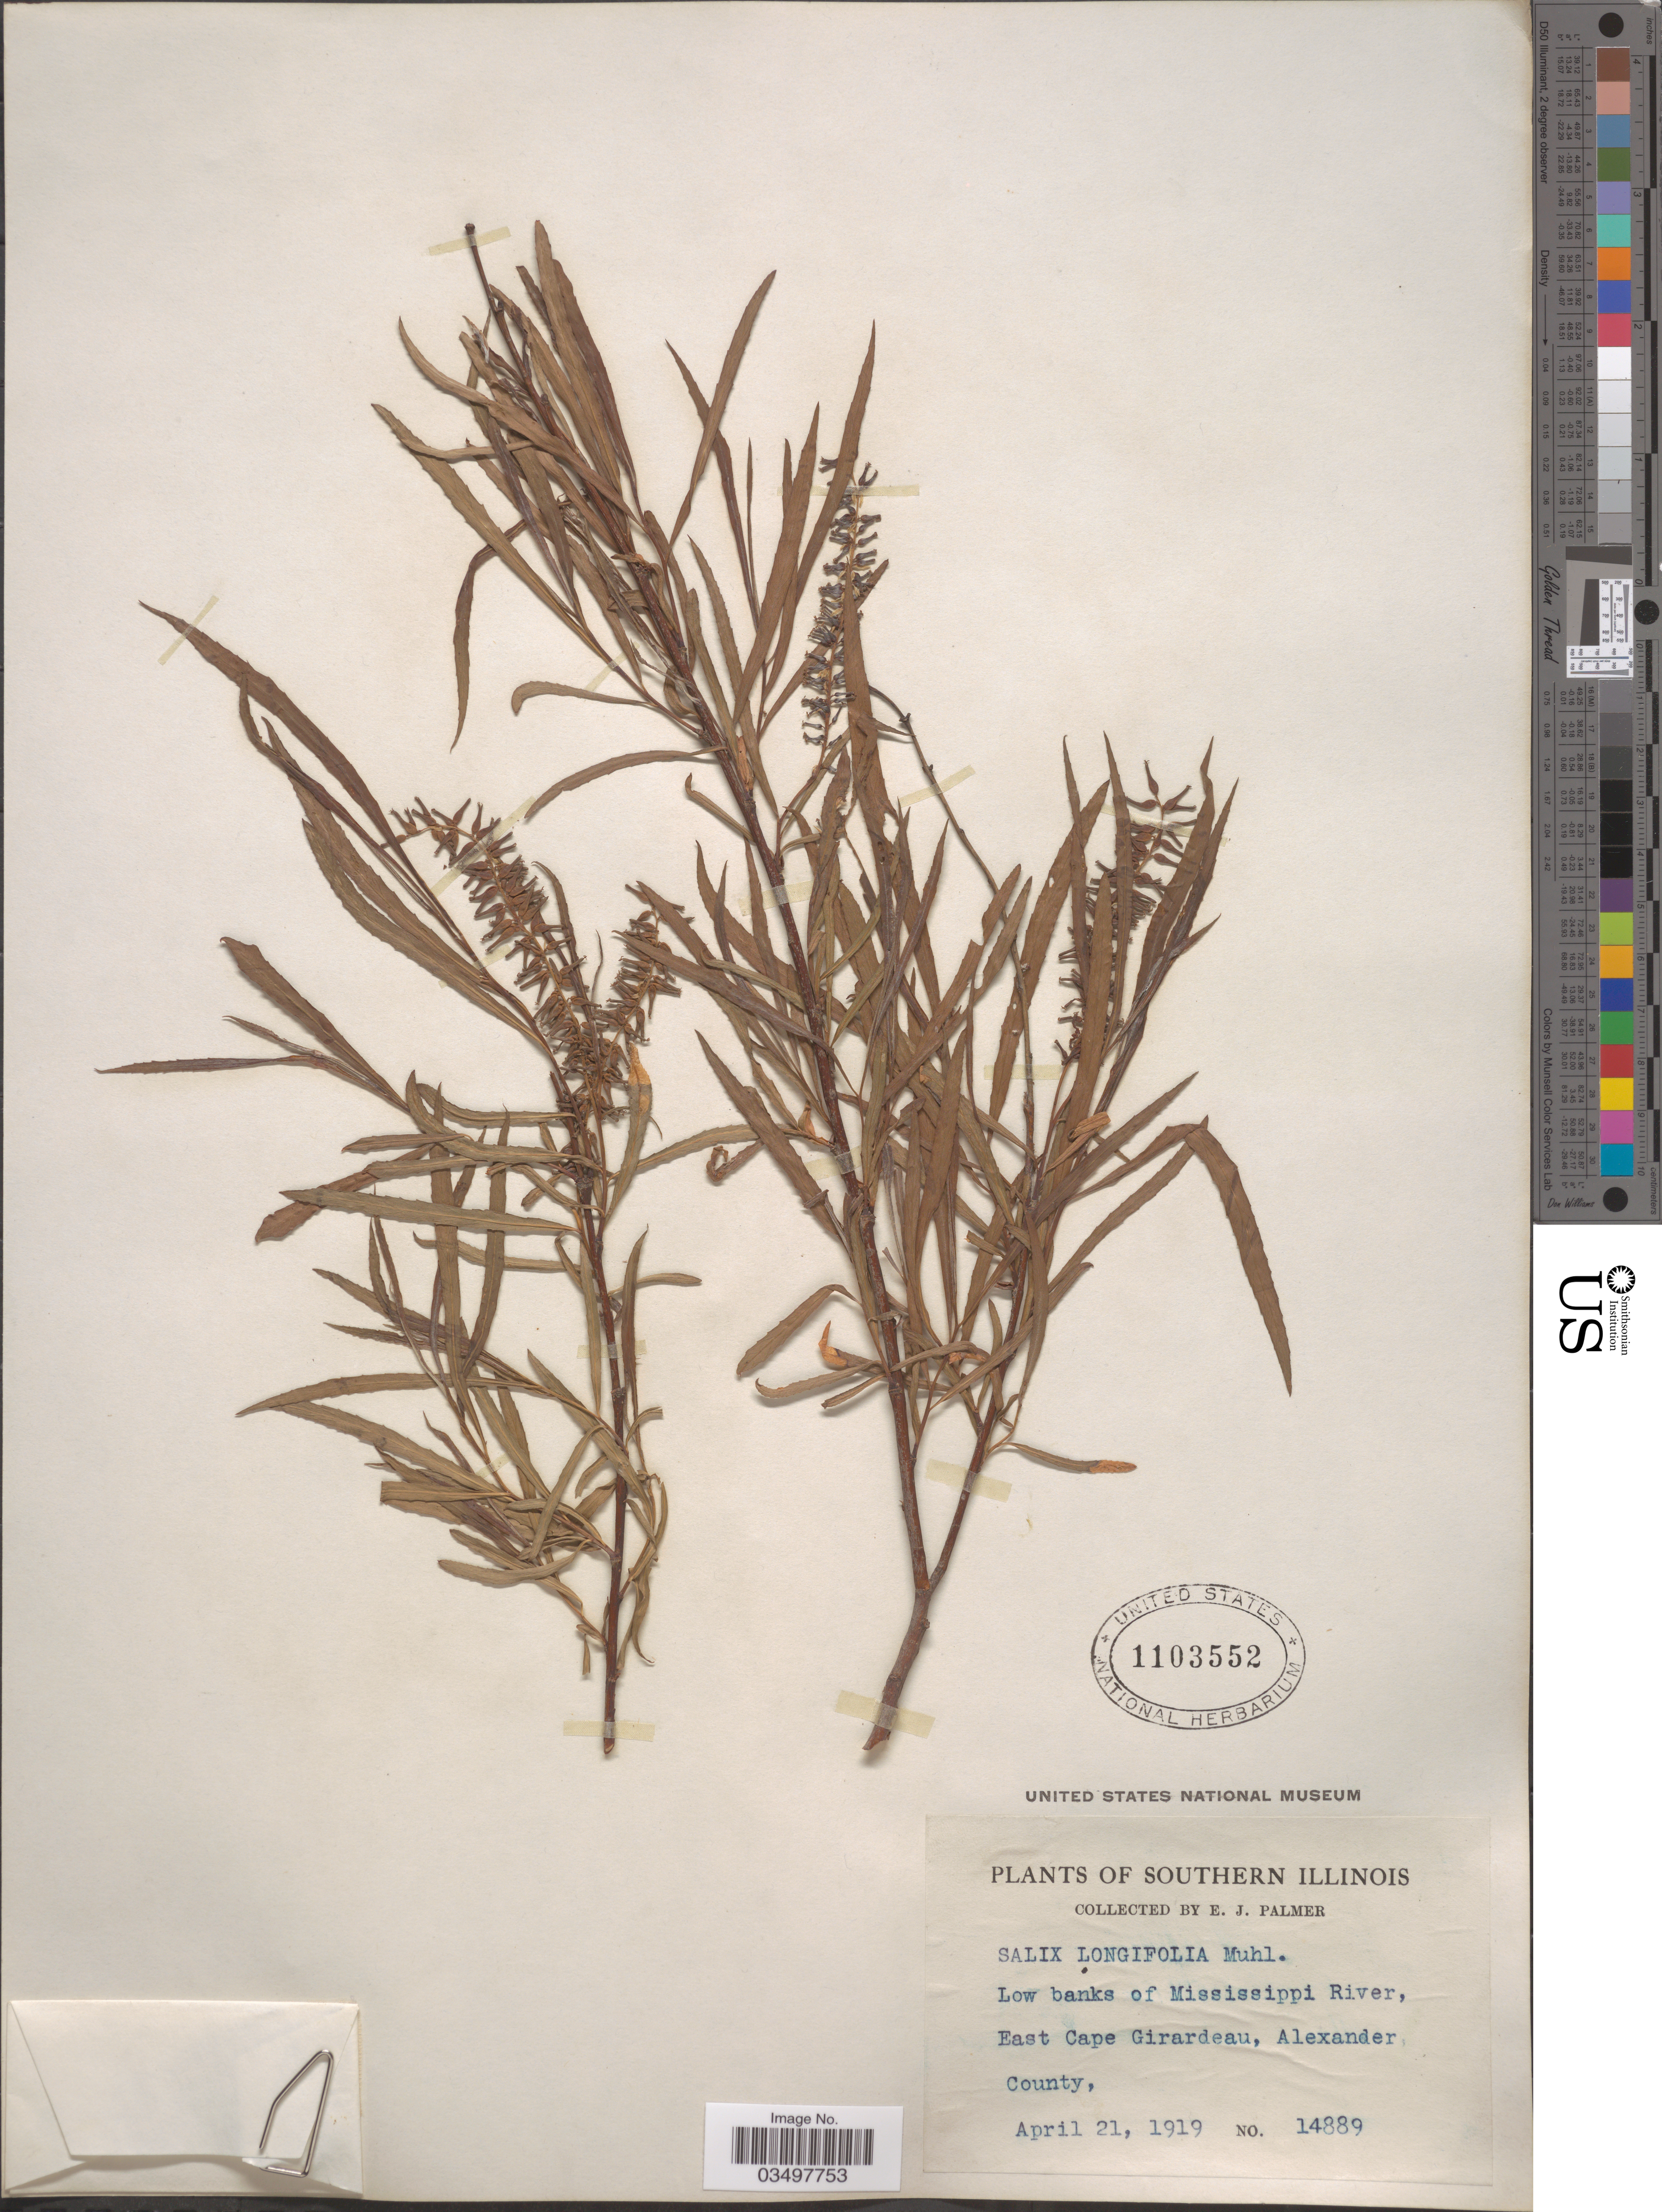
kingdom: Plantae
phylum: Tracheophyta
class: Magnoliopsida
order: Malpighiales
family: Salicaceae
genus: Salix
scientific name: Salix interior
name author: Rowlee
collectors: E. J. Palmer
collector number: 14889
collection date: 1919-04-21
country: United States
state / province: Illinois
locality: Southern Illinois. Low banks of Mississippi River, East Cape Girardeau, Alexander County.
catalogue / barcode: US 1103552